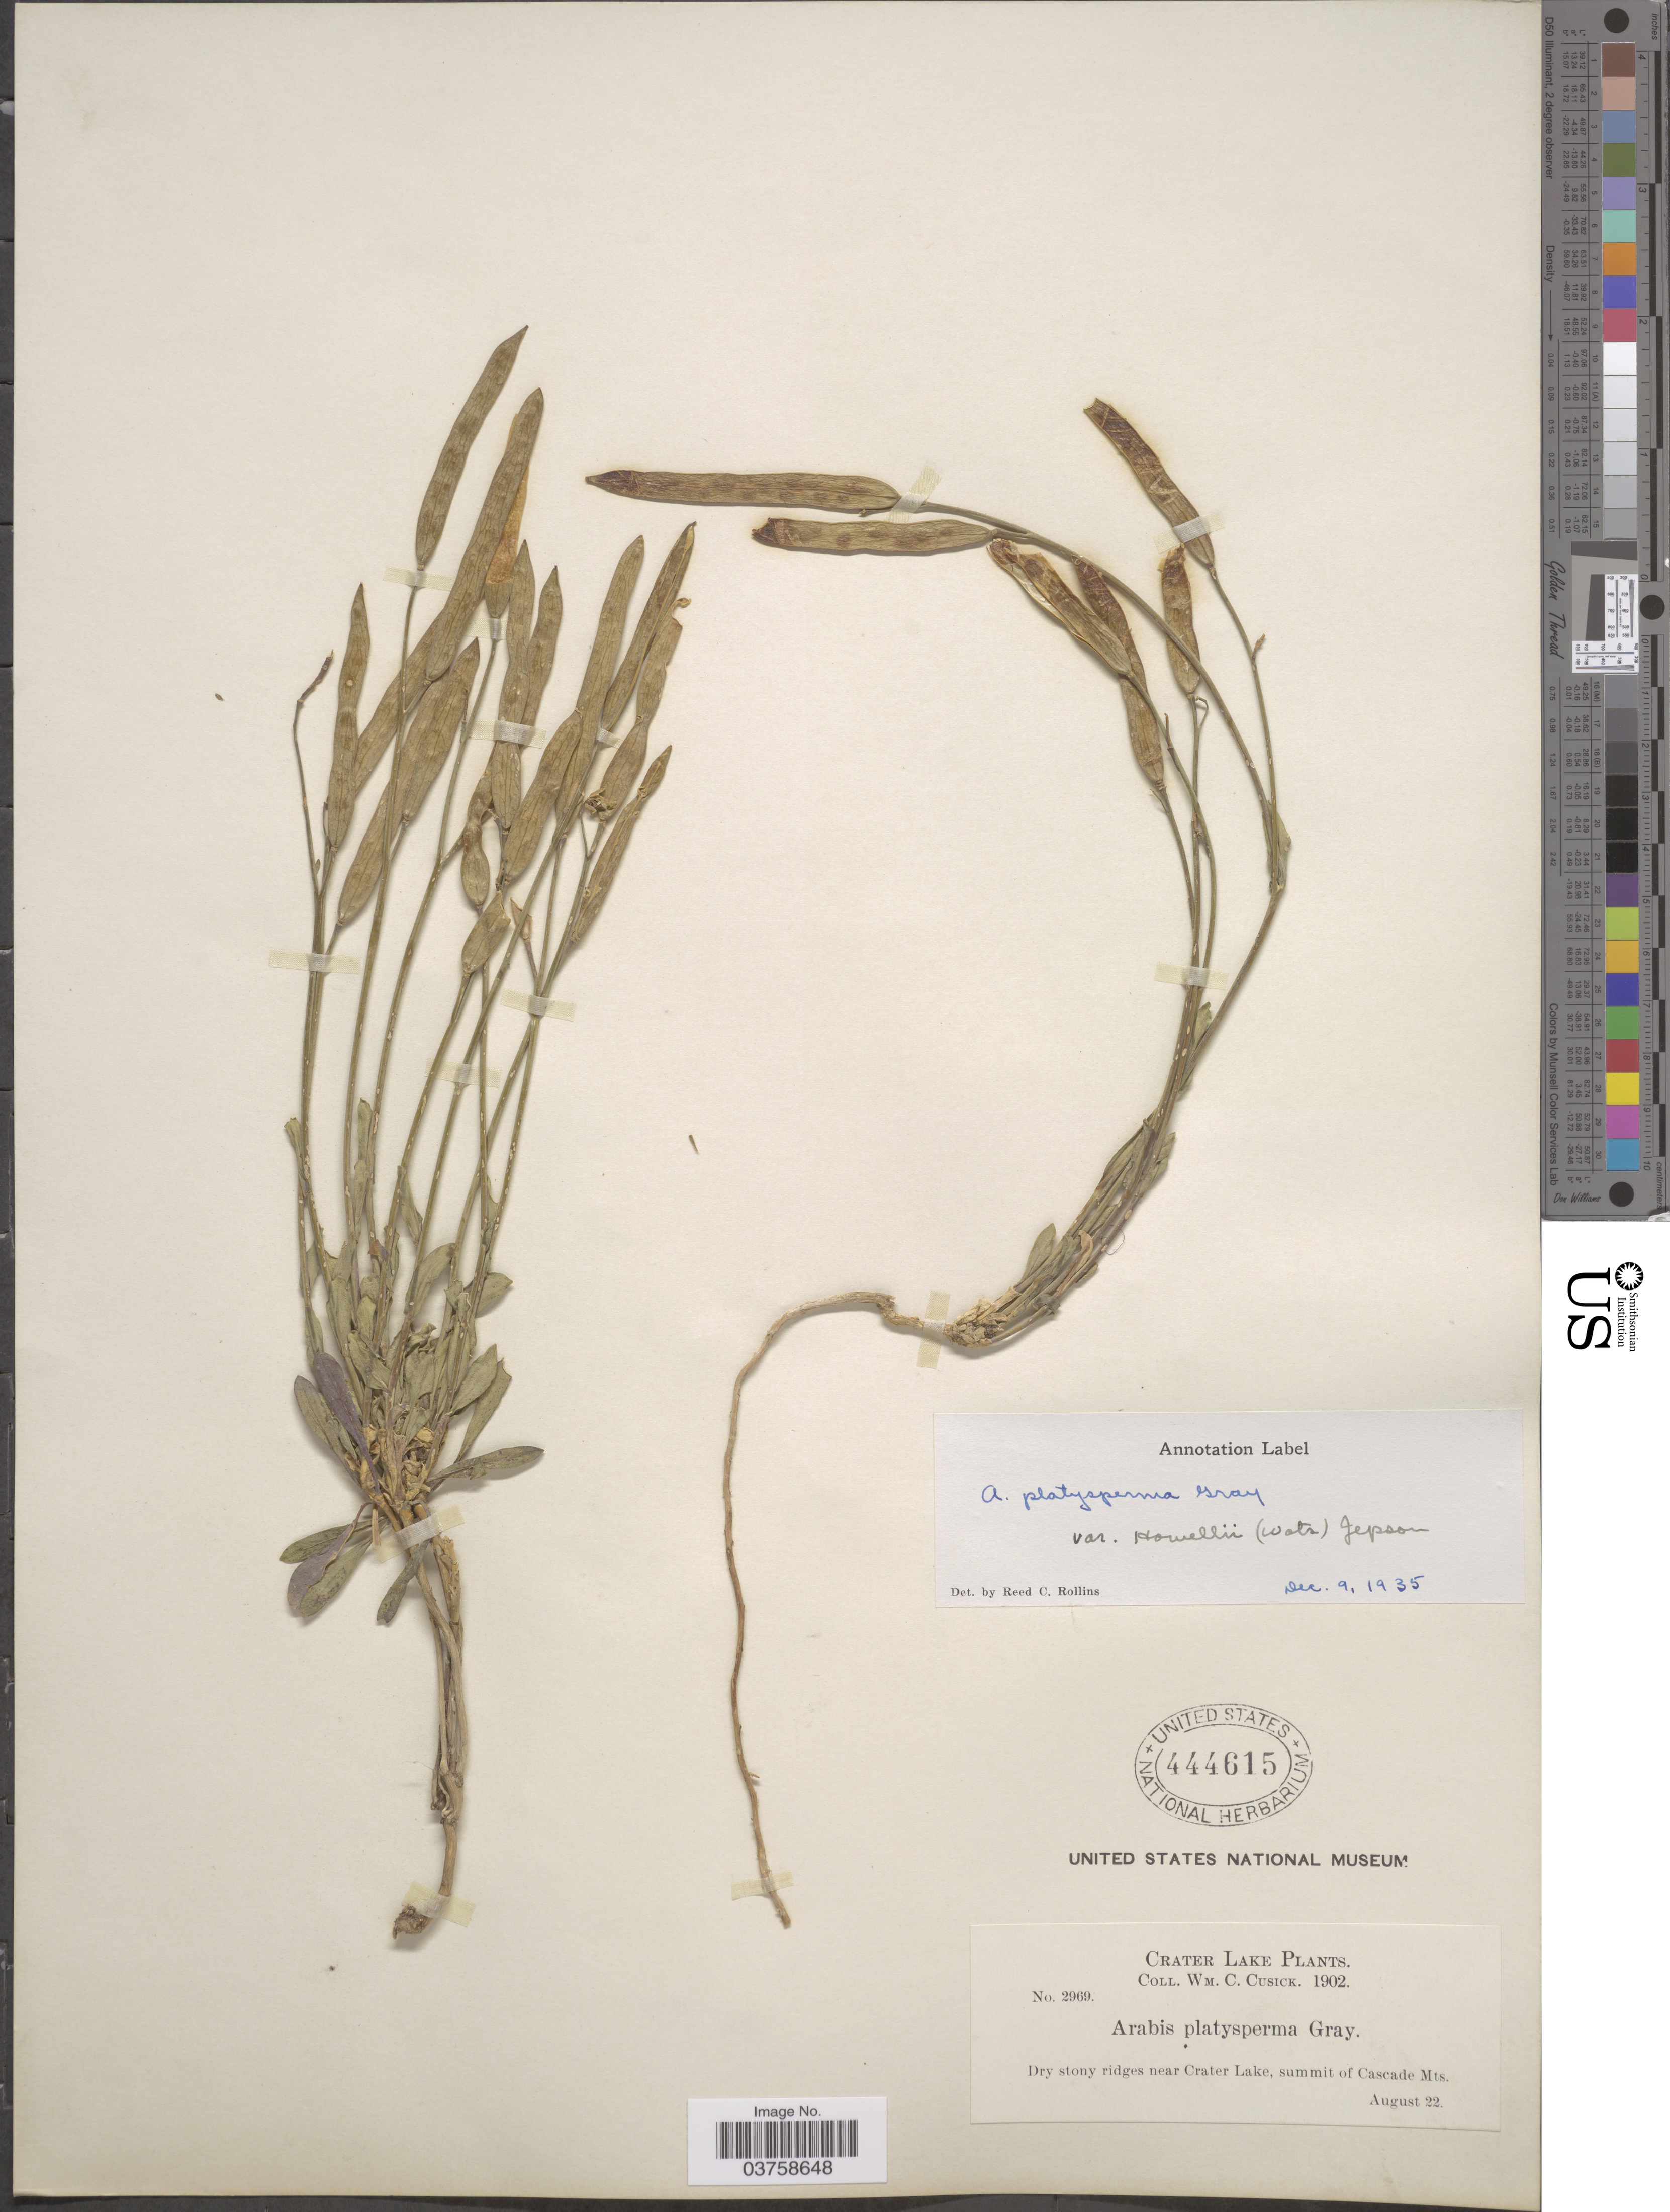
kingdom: Plantae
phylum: Tracheophyta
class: Magnoliopsida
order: Brassicales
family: Brassicaceae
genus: Arabis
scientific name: Arabis platysperma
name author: A. Gray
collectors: W. C. Cusick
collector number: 2969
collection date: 1902-08-22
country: United States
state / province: Oregon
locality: Crater Lake. Dry stones ridges near Crater Lake, summit of Cascade Mts.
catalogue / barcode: US 444615